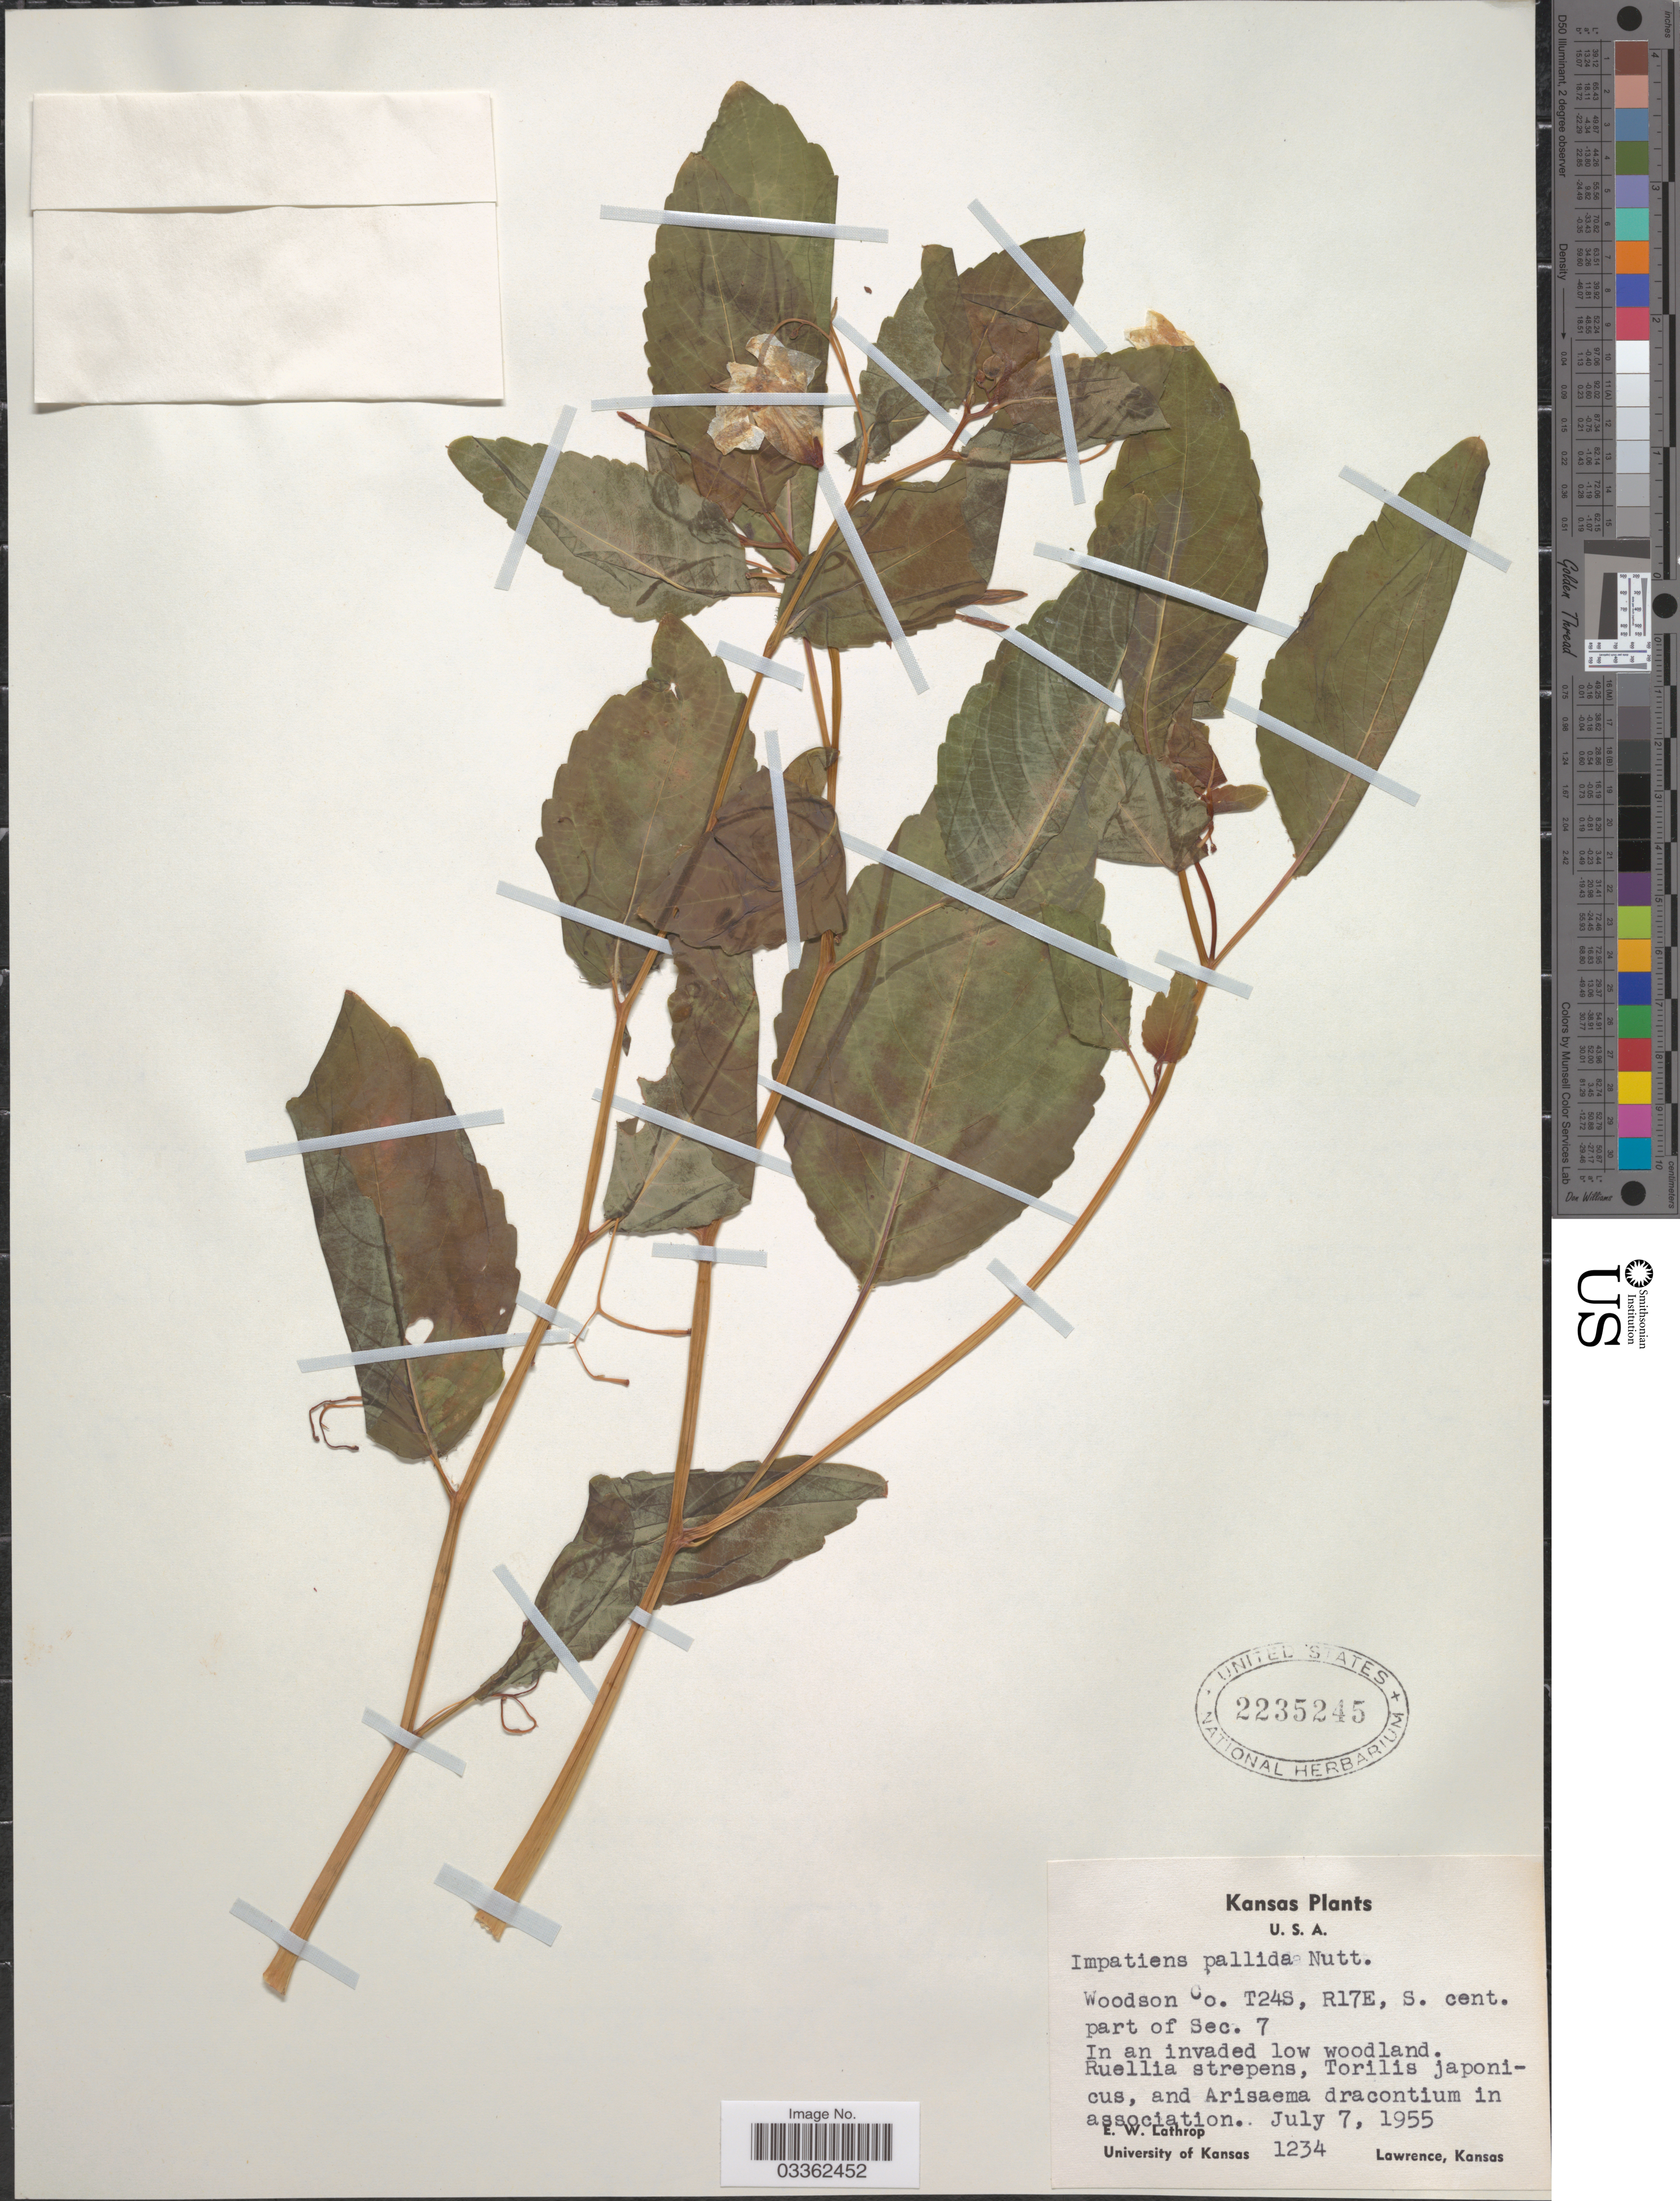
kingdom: Plantae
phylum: Tracheophyta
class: Magnoliopsida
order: Ericales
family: Balsaminaceae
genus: Impatiens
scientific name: Impatiens pallida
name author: Nutt.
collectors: E. W. Lathrop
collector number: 1234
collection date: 1955-07-07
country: United States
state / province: Kansas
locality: Woodson Co. T24S, R17E, S. cent. part of Sec. 7.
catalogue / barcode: US 2235245